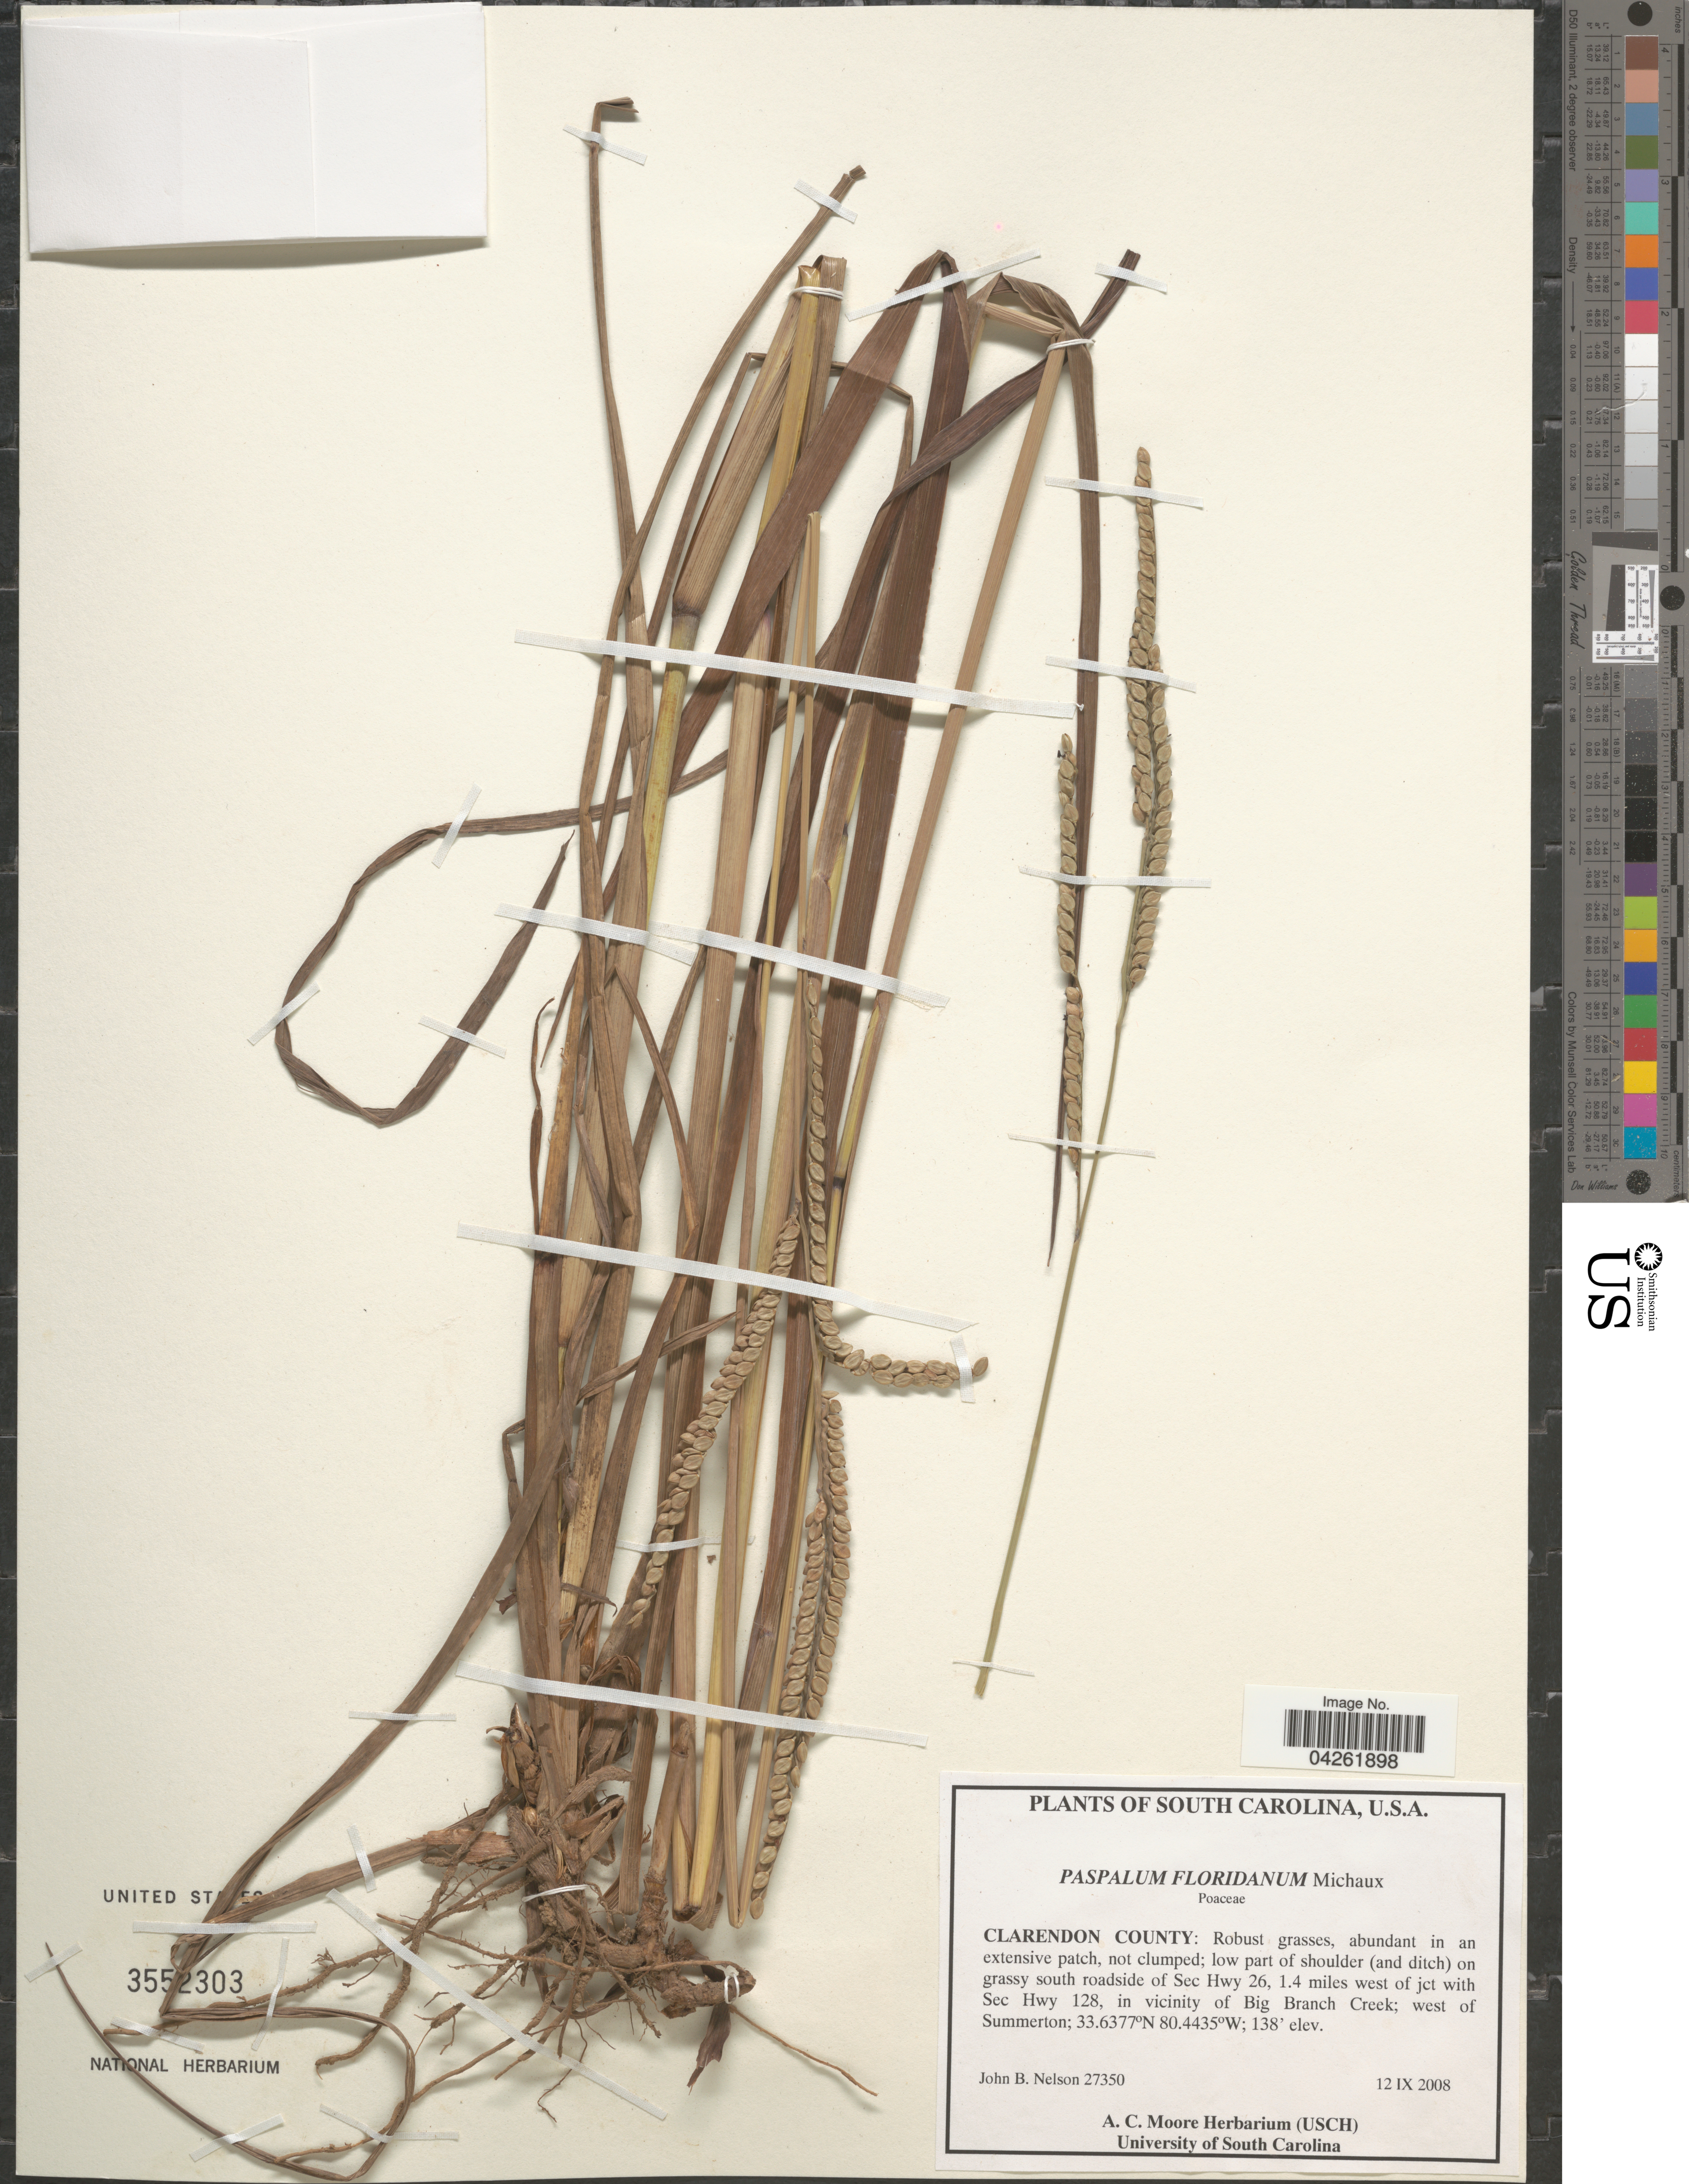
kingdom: Plantae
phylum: Tracheophyta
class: Liliopsida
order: Poales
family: Poaceae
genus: Paspalum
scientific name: Paspalum floridanum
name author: Michx.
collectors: J. B. Nelson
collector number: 27350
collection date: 2008-09-12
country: United States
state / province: South Carolina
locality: Clarendon County: South roadside of Sec Hwy 26, 1.4 miles west of jct with Sec Hwy 128, in vicinity of Big Branch Creek; west of Summerton.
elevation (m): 42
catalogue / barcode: US 3552303